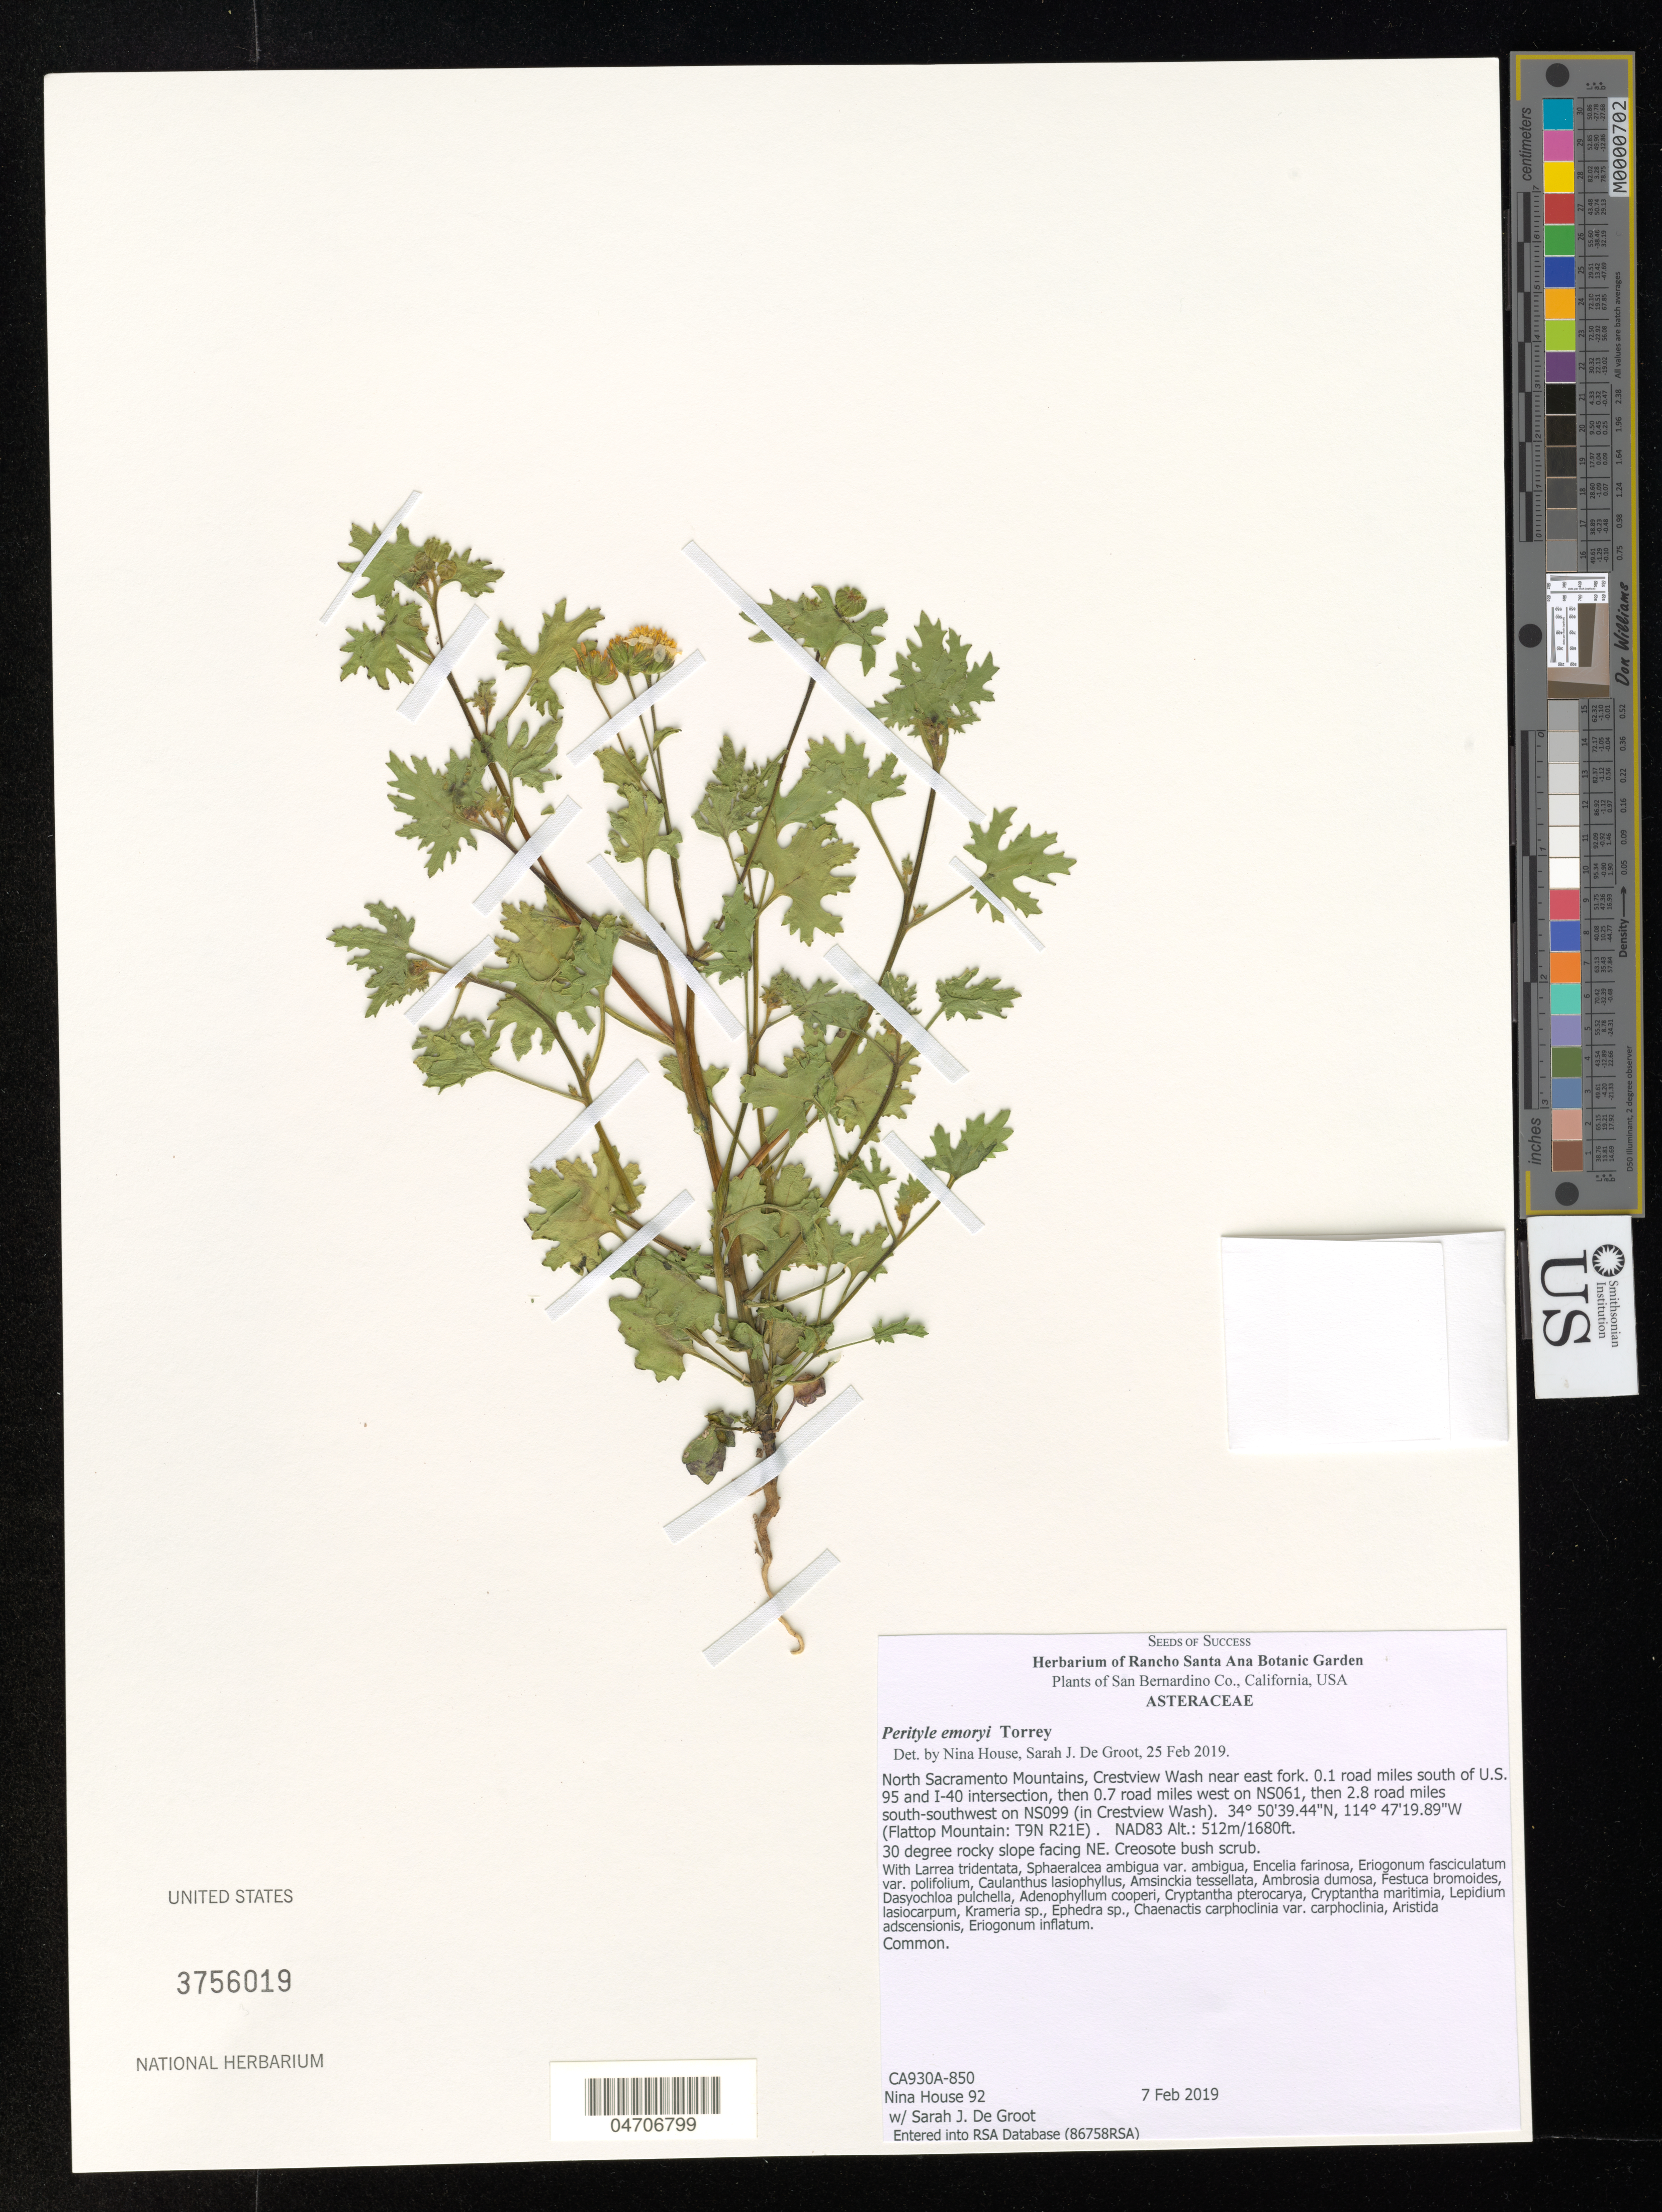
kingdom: Plantae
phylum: Tracheophyta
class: Magnoliopsida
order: Asterales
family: Asteraceae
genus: Perityle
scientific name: Perityle emoryi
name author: Torr. in Emory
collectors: N. House & S. De Groot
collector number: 92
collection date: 2019-02-07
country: United States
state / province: California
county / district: San Bernardino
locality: San Bernardino Co. North Sacramento Mountains, Crestview Wash near east fork. 0.1 road miles south of U. S. 95 and I-40 intersection, then 0.7 road miles west on NS061, then 2.8 road miles south-southwest on NS099 (in Crestview Wash). (Flattop Mountain: T9N R21E). 30 degree rocky slope facing NE.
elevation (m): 512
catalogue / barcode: US 3756019